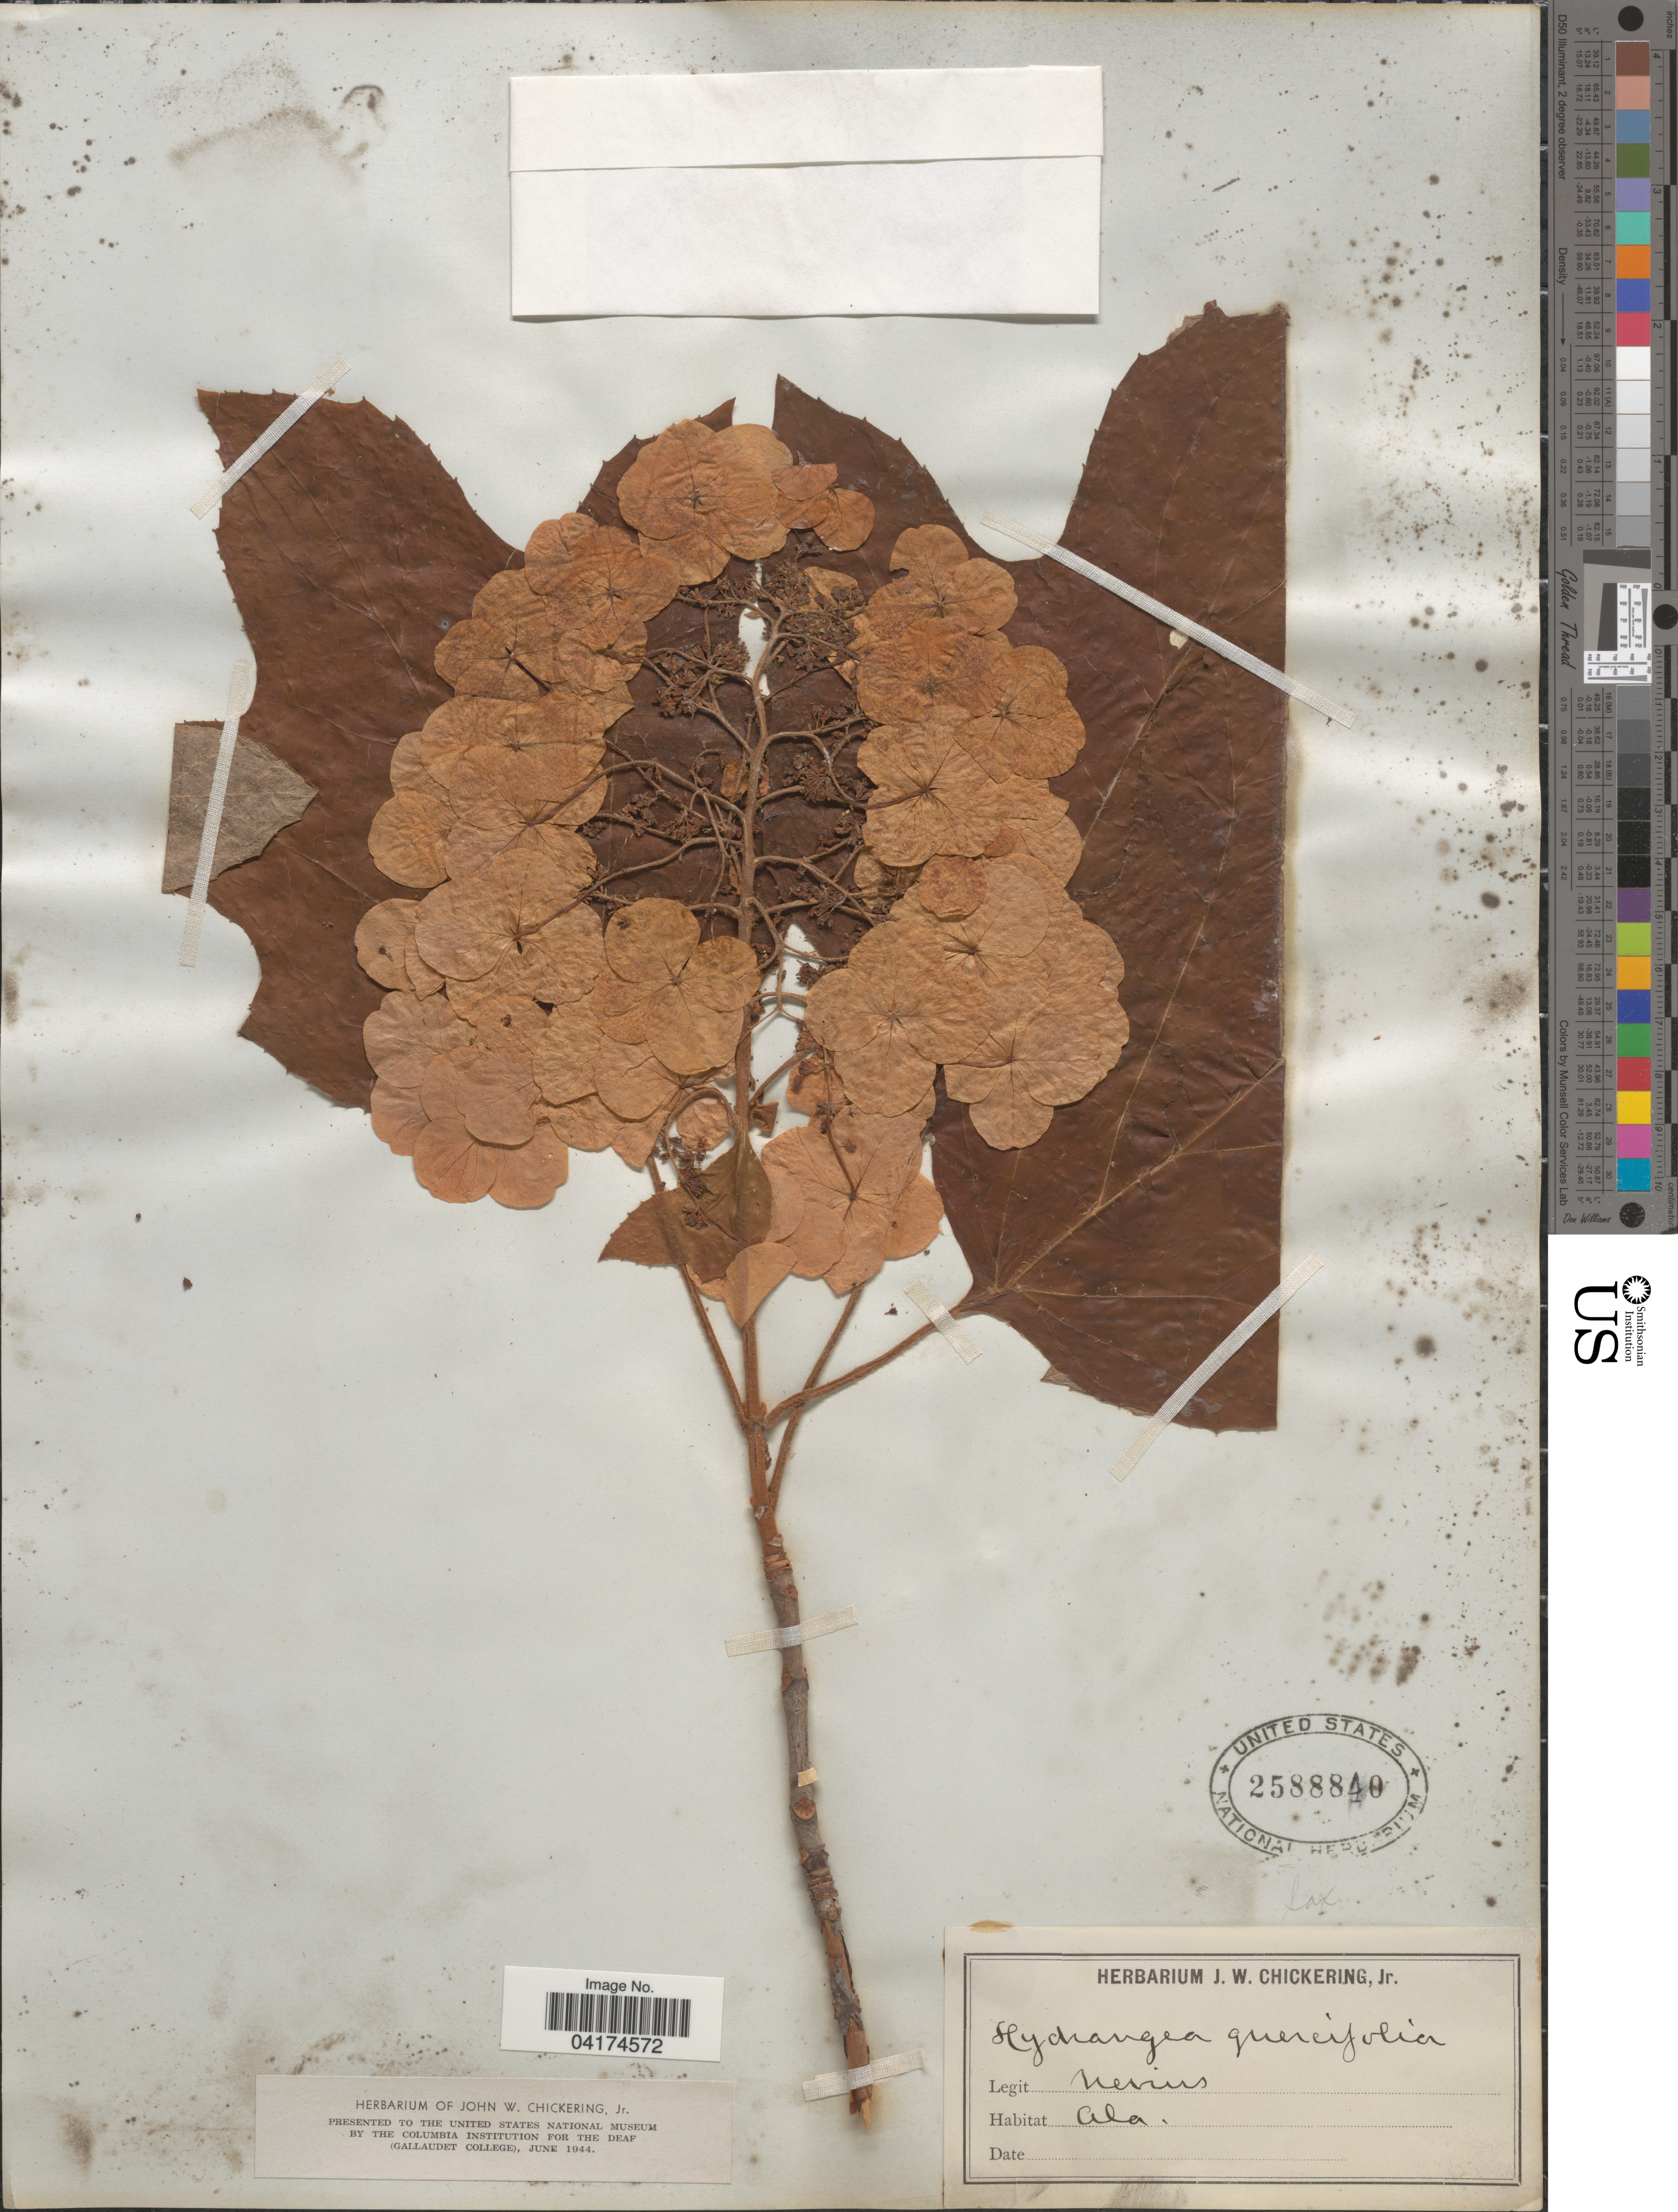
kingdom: Plantae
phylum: Tracheophyta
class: Magnoliopsida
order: Cornales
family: Hydrangeaceae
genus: Hydrangea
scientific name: Hydrangea quercifolia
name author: W. Bartram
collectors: Nevius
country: United States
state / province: Alabama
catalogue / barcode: US 2588840